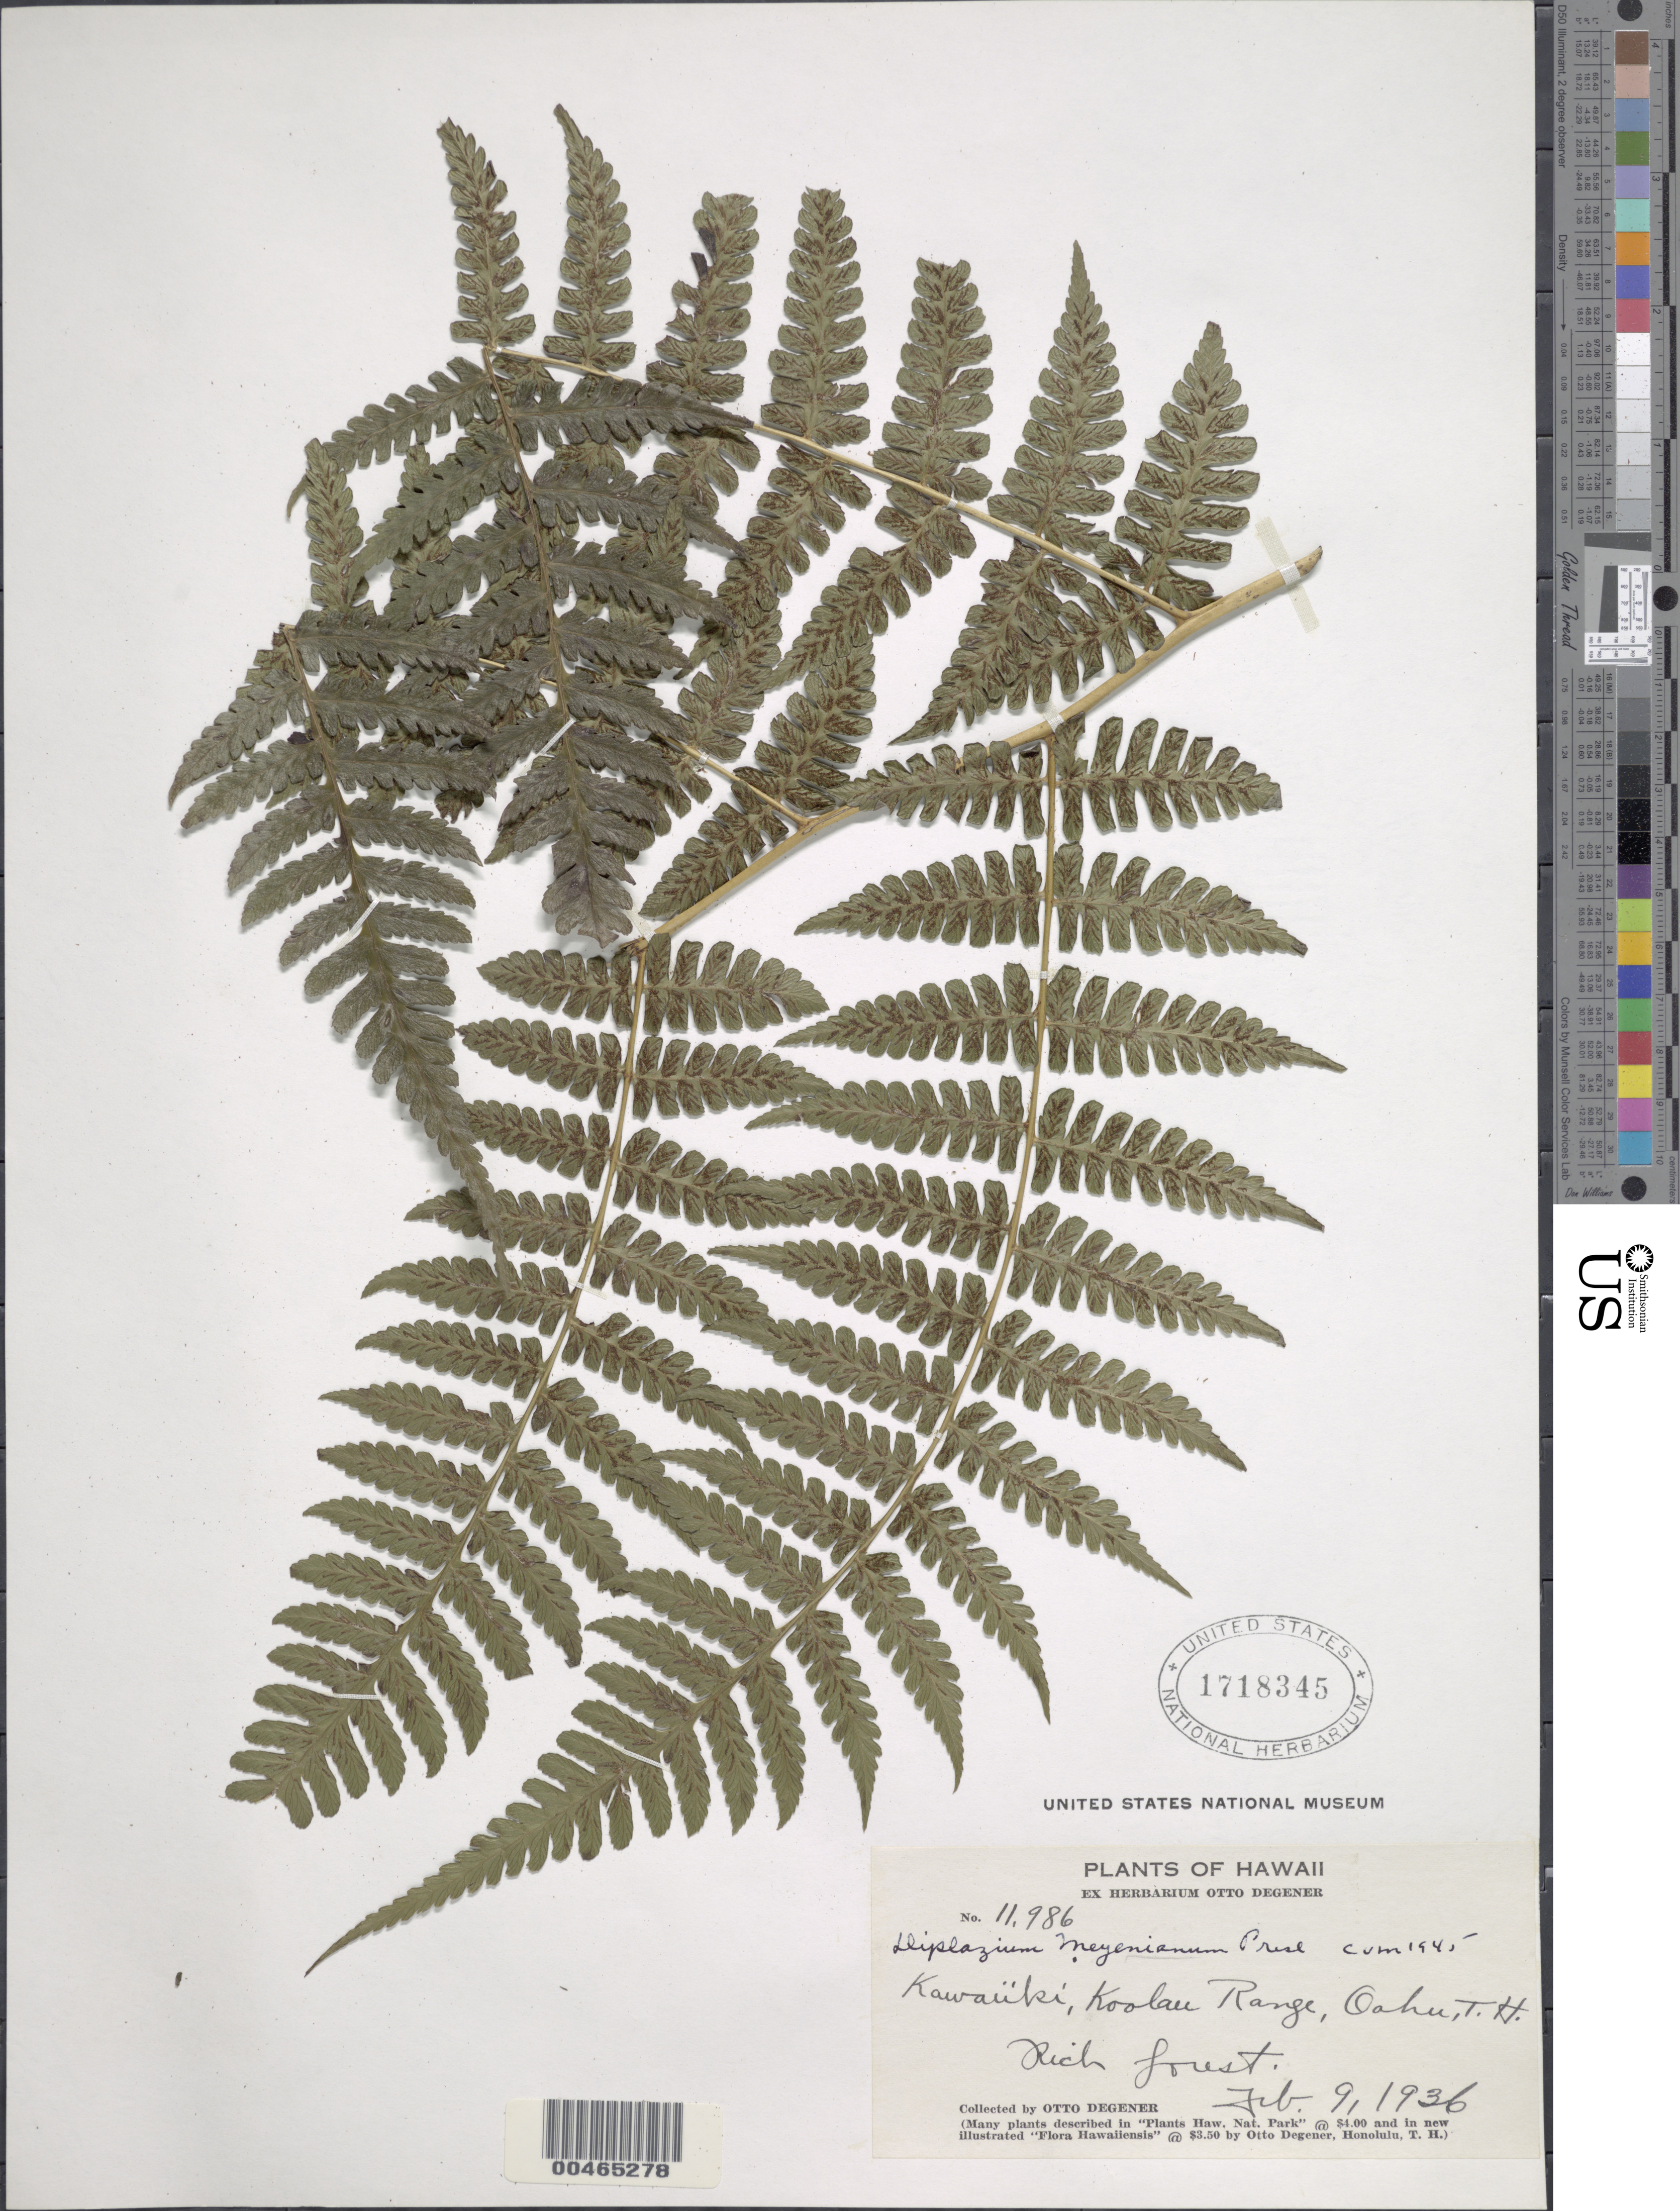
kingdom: Plantae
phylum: Tracheophyta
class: Polypodiopsida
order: Polypodiales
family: Athyriaceae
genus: Diplazium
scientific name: Diplazium arnottii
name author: Brack.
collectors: O. Degener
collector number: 11986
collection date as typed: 9 Feb 1936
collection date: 1936-02-09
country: United States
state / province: Hawaii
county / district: Honolulu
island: Oahu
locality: Kawaiiki, Koolau Range, Oahu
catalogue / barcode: US 1718345